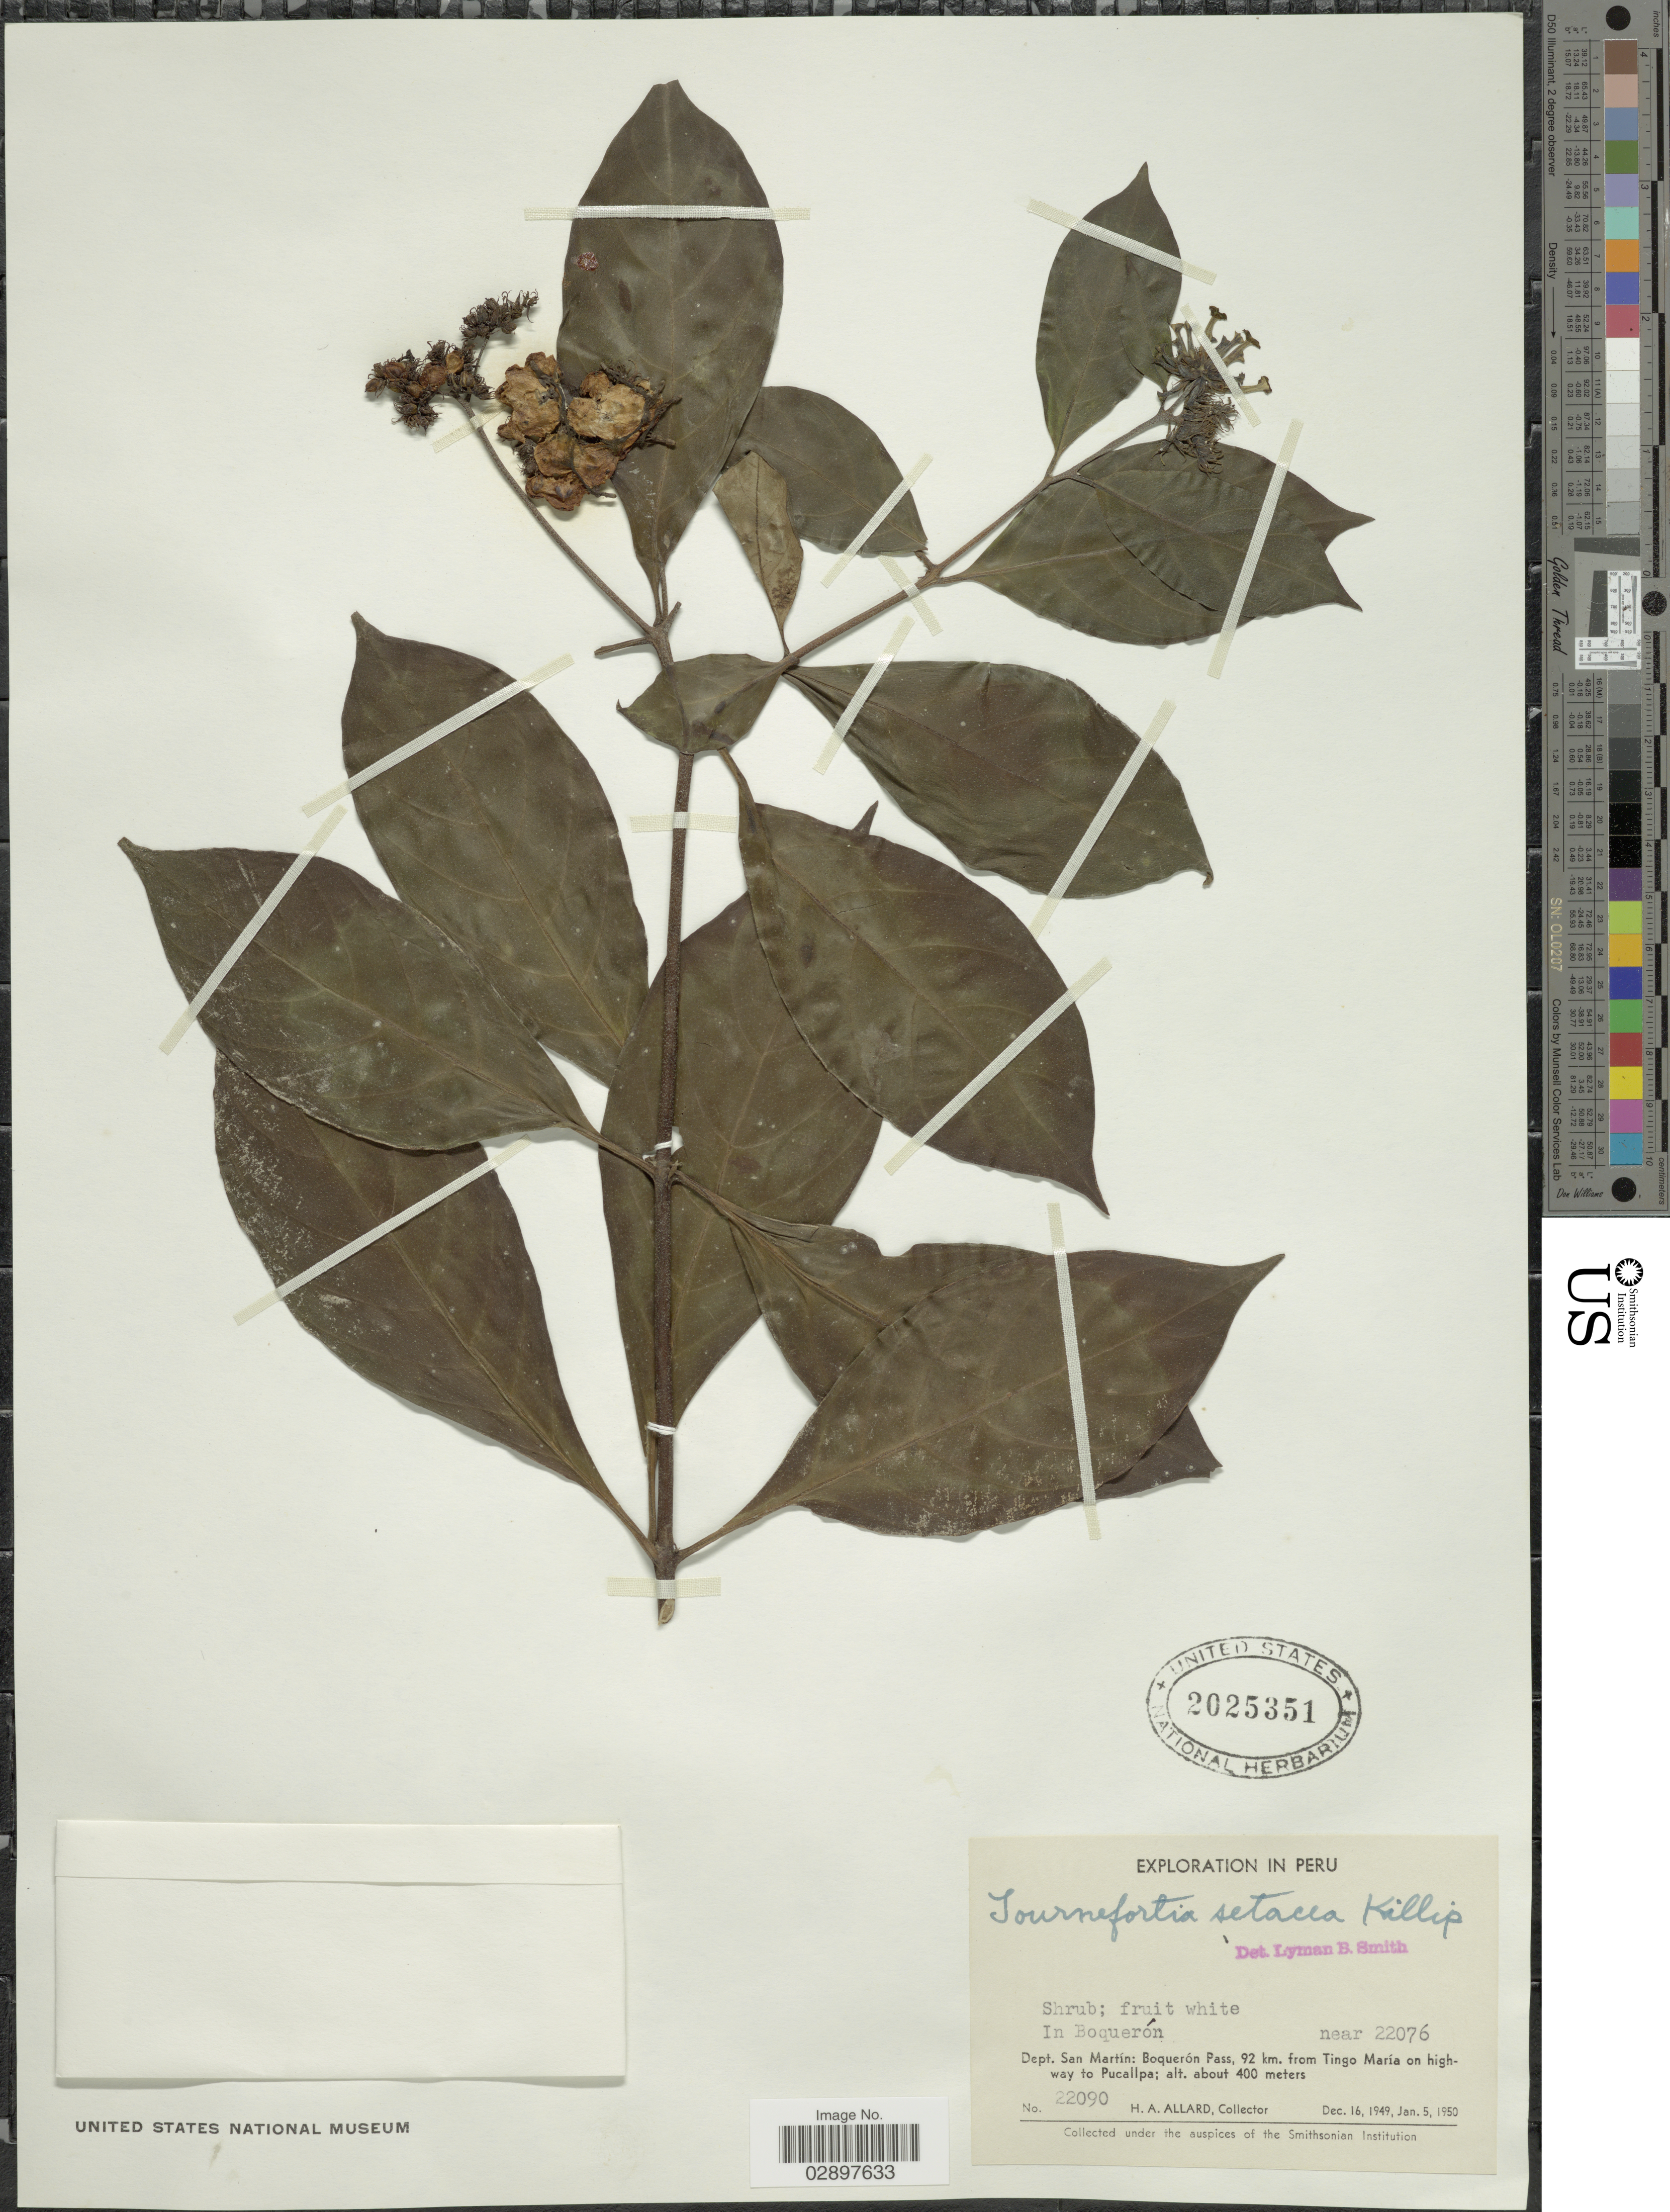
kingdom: Plantae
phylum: Tracheophyta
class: Magnoliopsida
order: Boraginales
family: Heliotropiaceae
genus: Tournefortia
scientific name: Tournefortia setacea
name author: Killip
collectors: H. A. Allard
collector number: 22090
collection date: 1949-12-16/1950-01-05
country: Peru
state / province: San Martín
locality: In Boquerón. Dept. San Martín: Boquerón Pass, 92 km. from Tingo María on highway to Pucallpa.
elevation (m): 400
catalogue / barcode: US 2025351